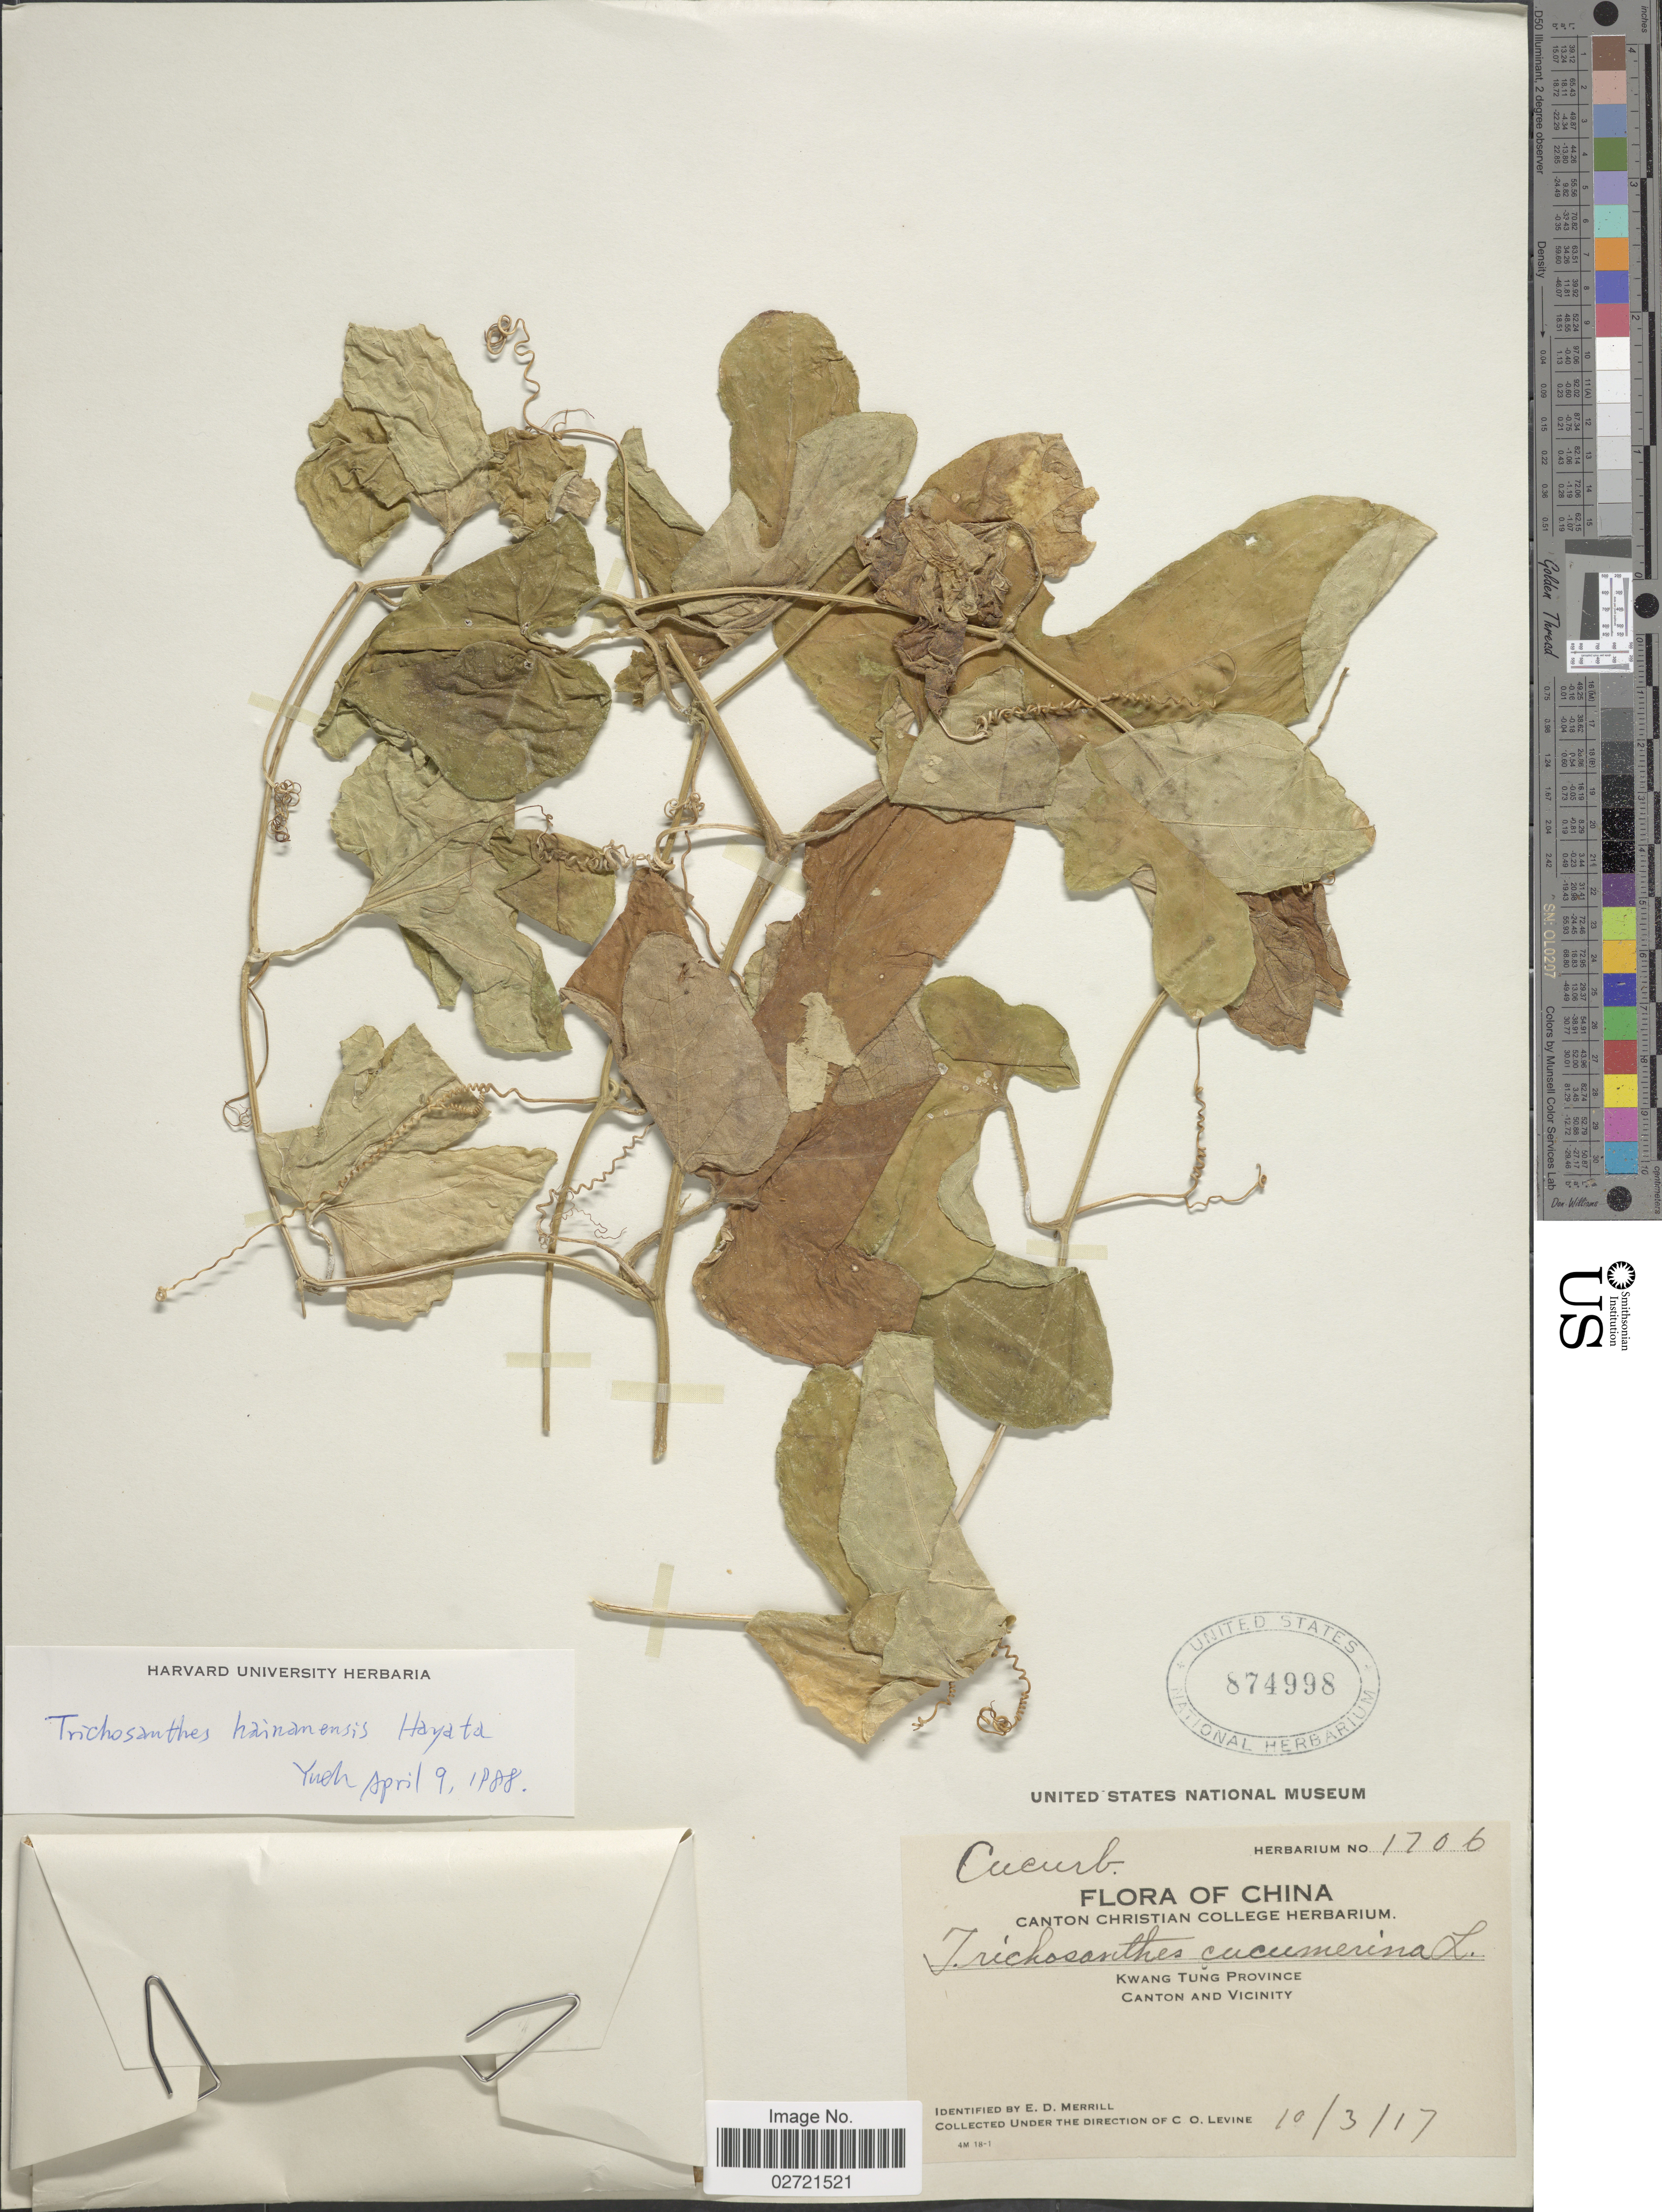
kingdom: Plantae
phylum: Tracheophyta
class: Magnoliopsida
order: Cucurbitales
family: Cucurbitaceae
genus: Trichosanthes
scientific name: Trichosanthes hainanensis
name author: Hayata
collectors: C. O. Levine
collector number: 1706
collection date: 1917-03-10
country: China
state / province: Guangdong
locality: Kwangtung Province, Canton and Vicinity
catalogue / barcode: US 874998